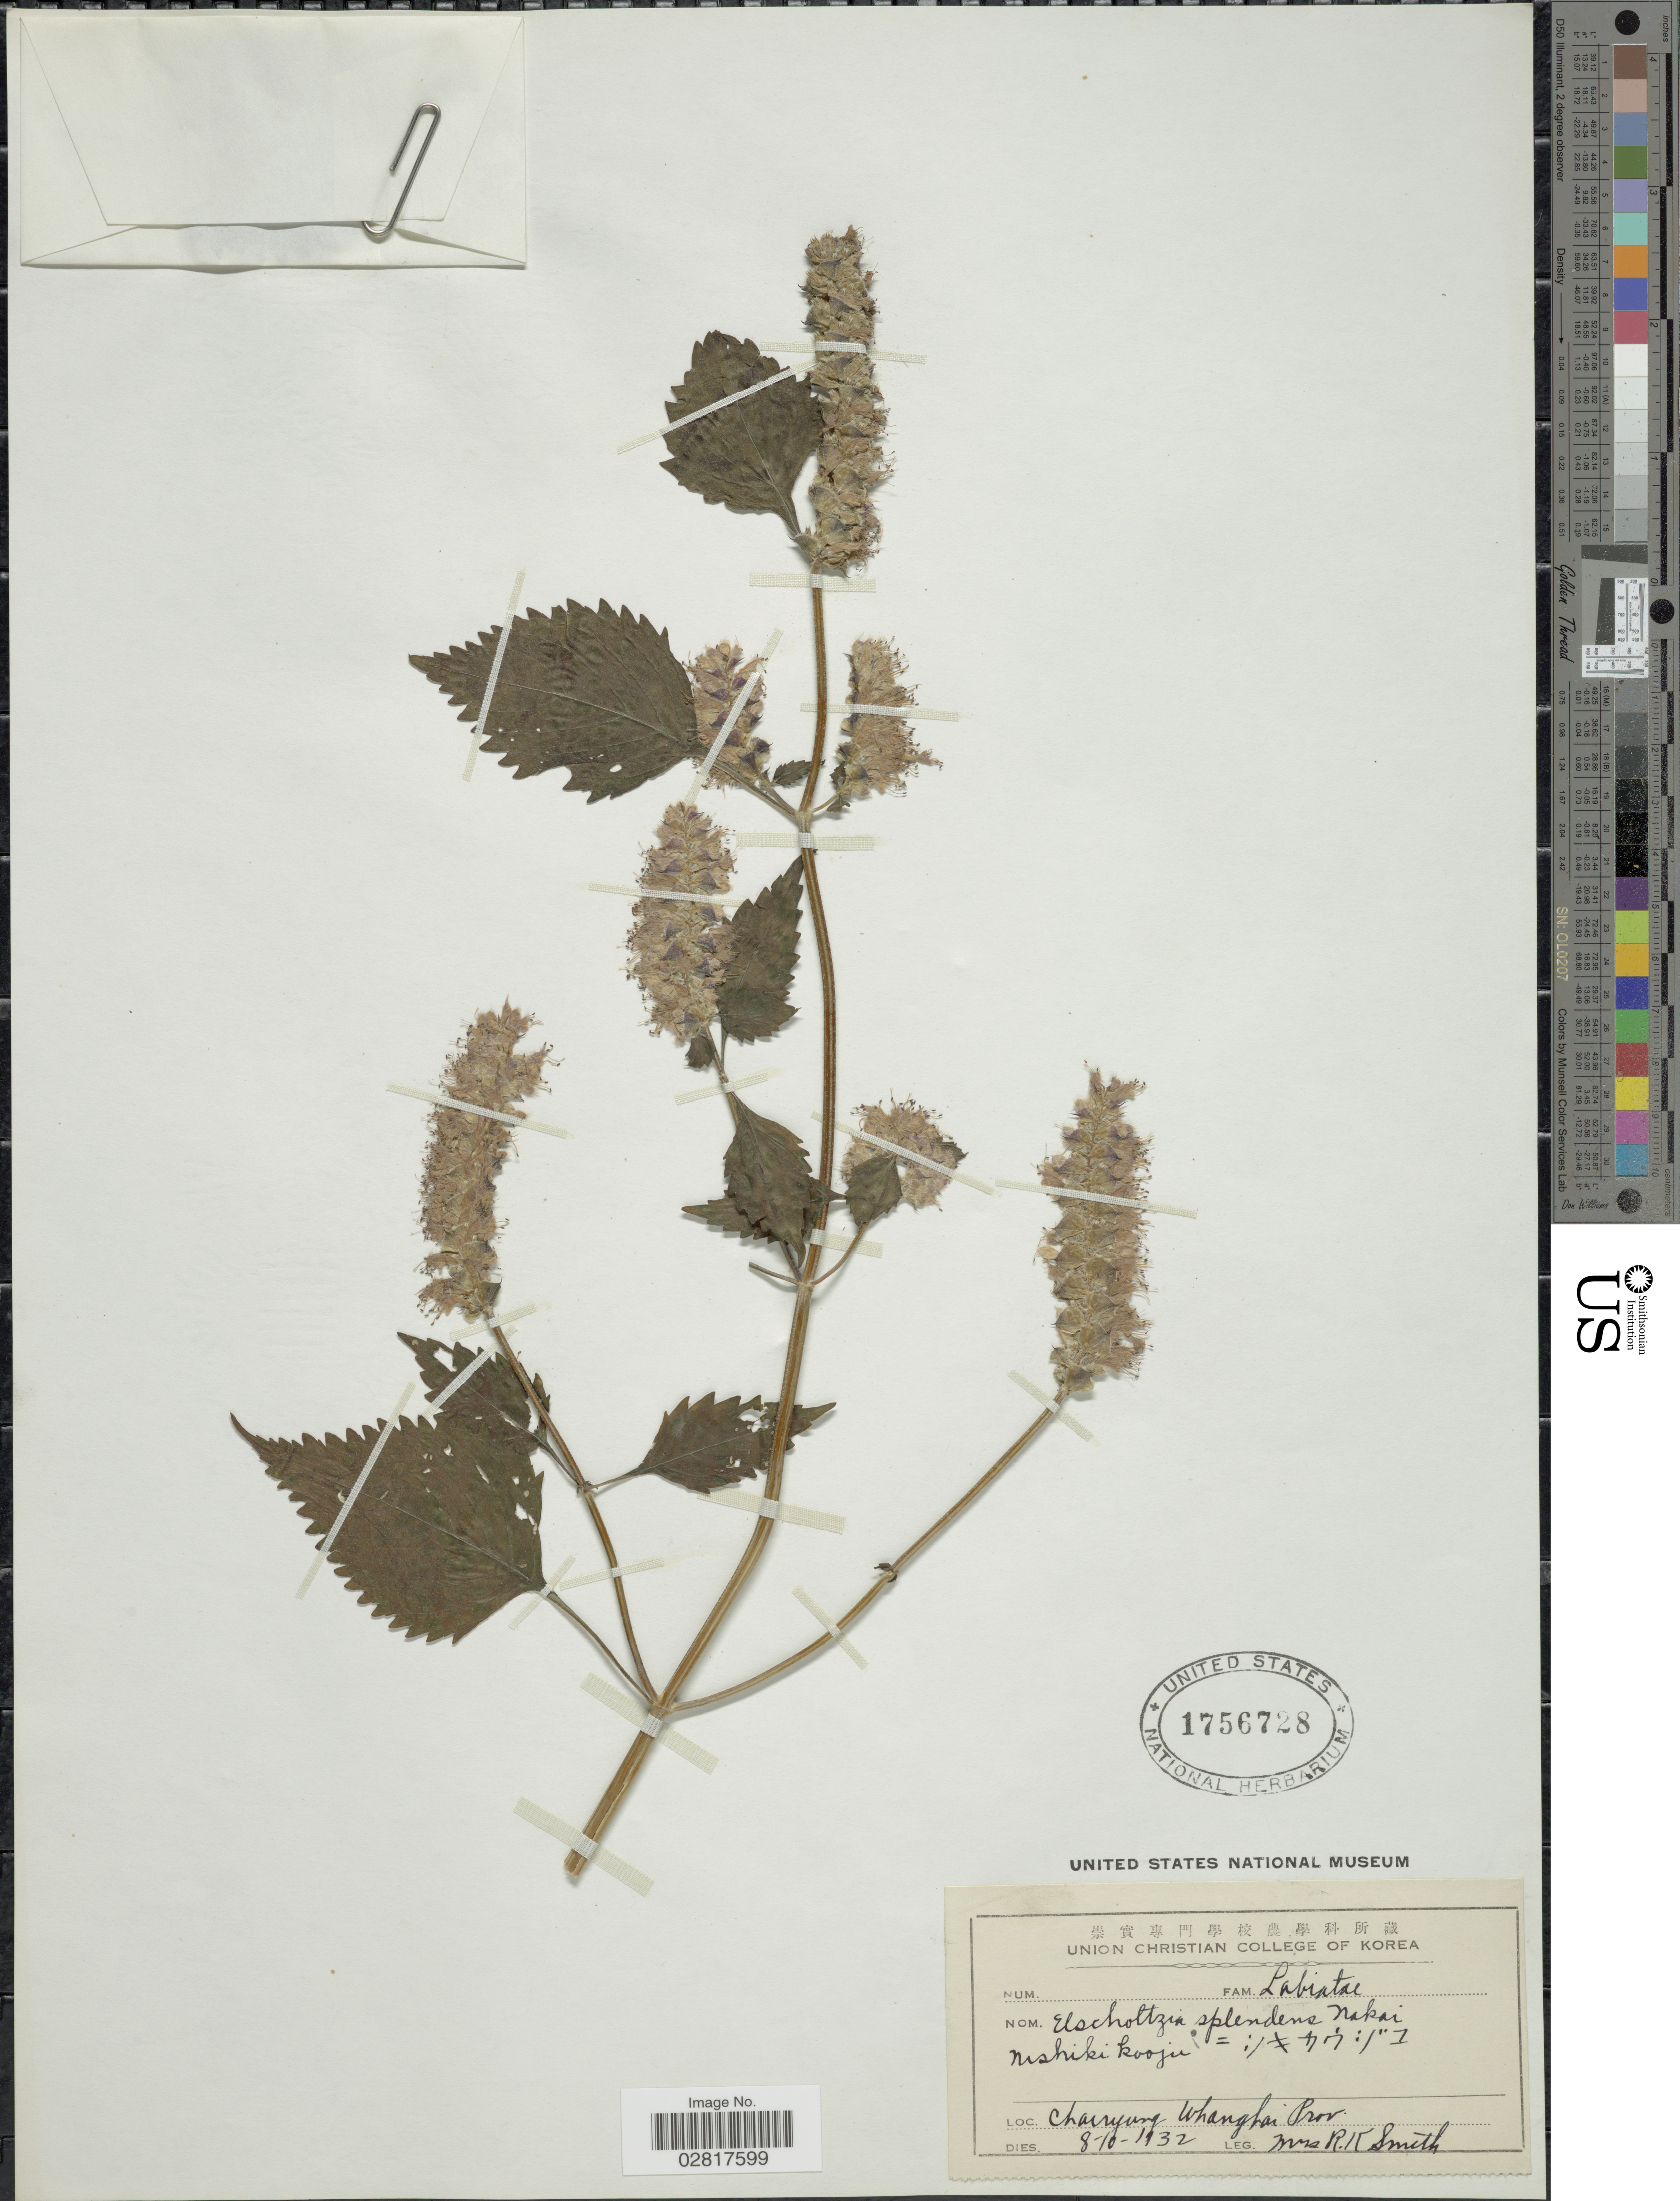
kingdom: Plantae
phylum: Tracheophyta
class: Magnoliopsida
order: Lamiales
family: Lamiaceae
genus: Elsholtzia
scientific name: Elsholtzia splendens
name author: Nakai ex F. Maek.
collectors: Mrs. R. K. Smith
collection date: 1932-10-08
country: North Korea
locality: Chauyung, Whanghai Prov.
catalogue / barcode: US 1756728